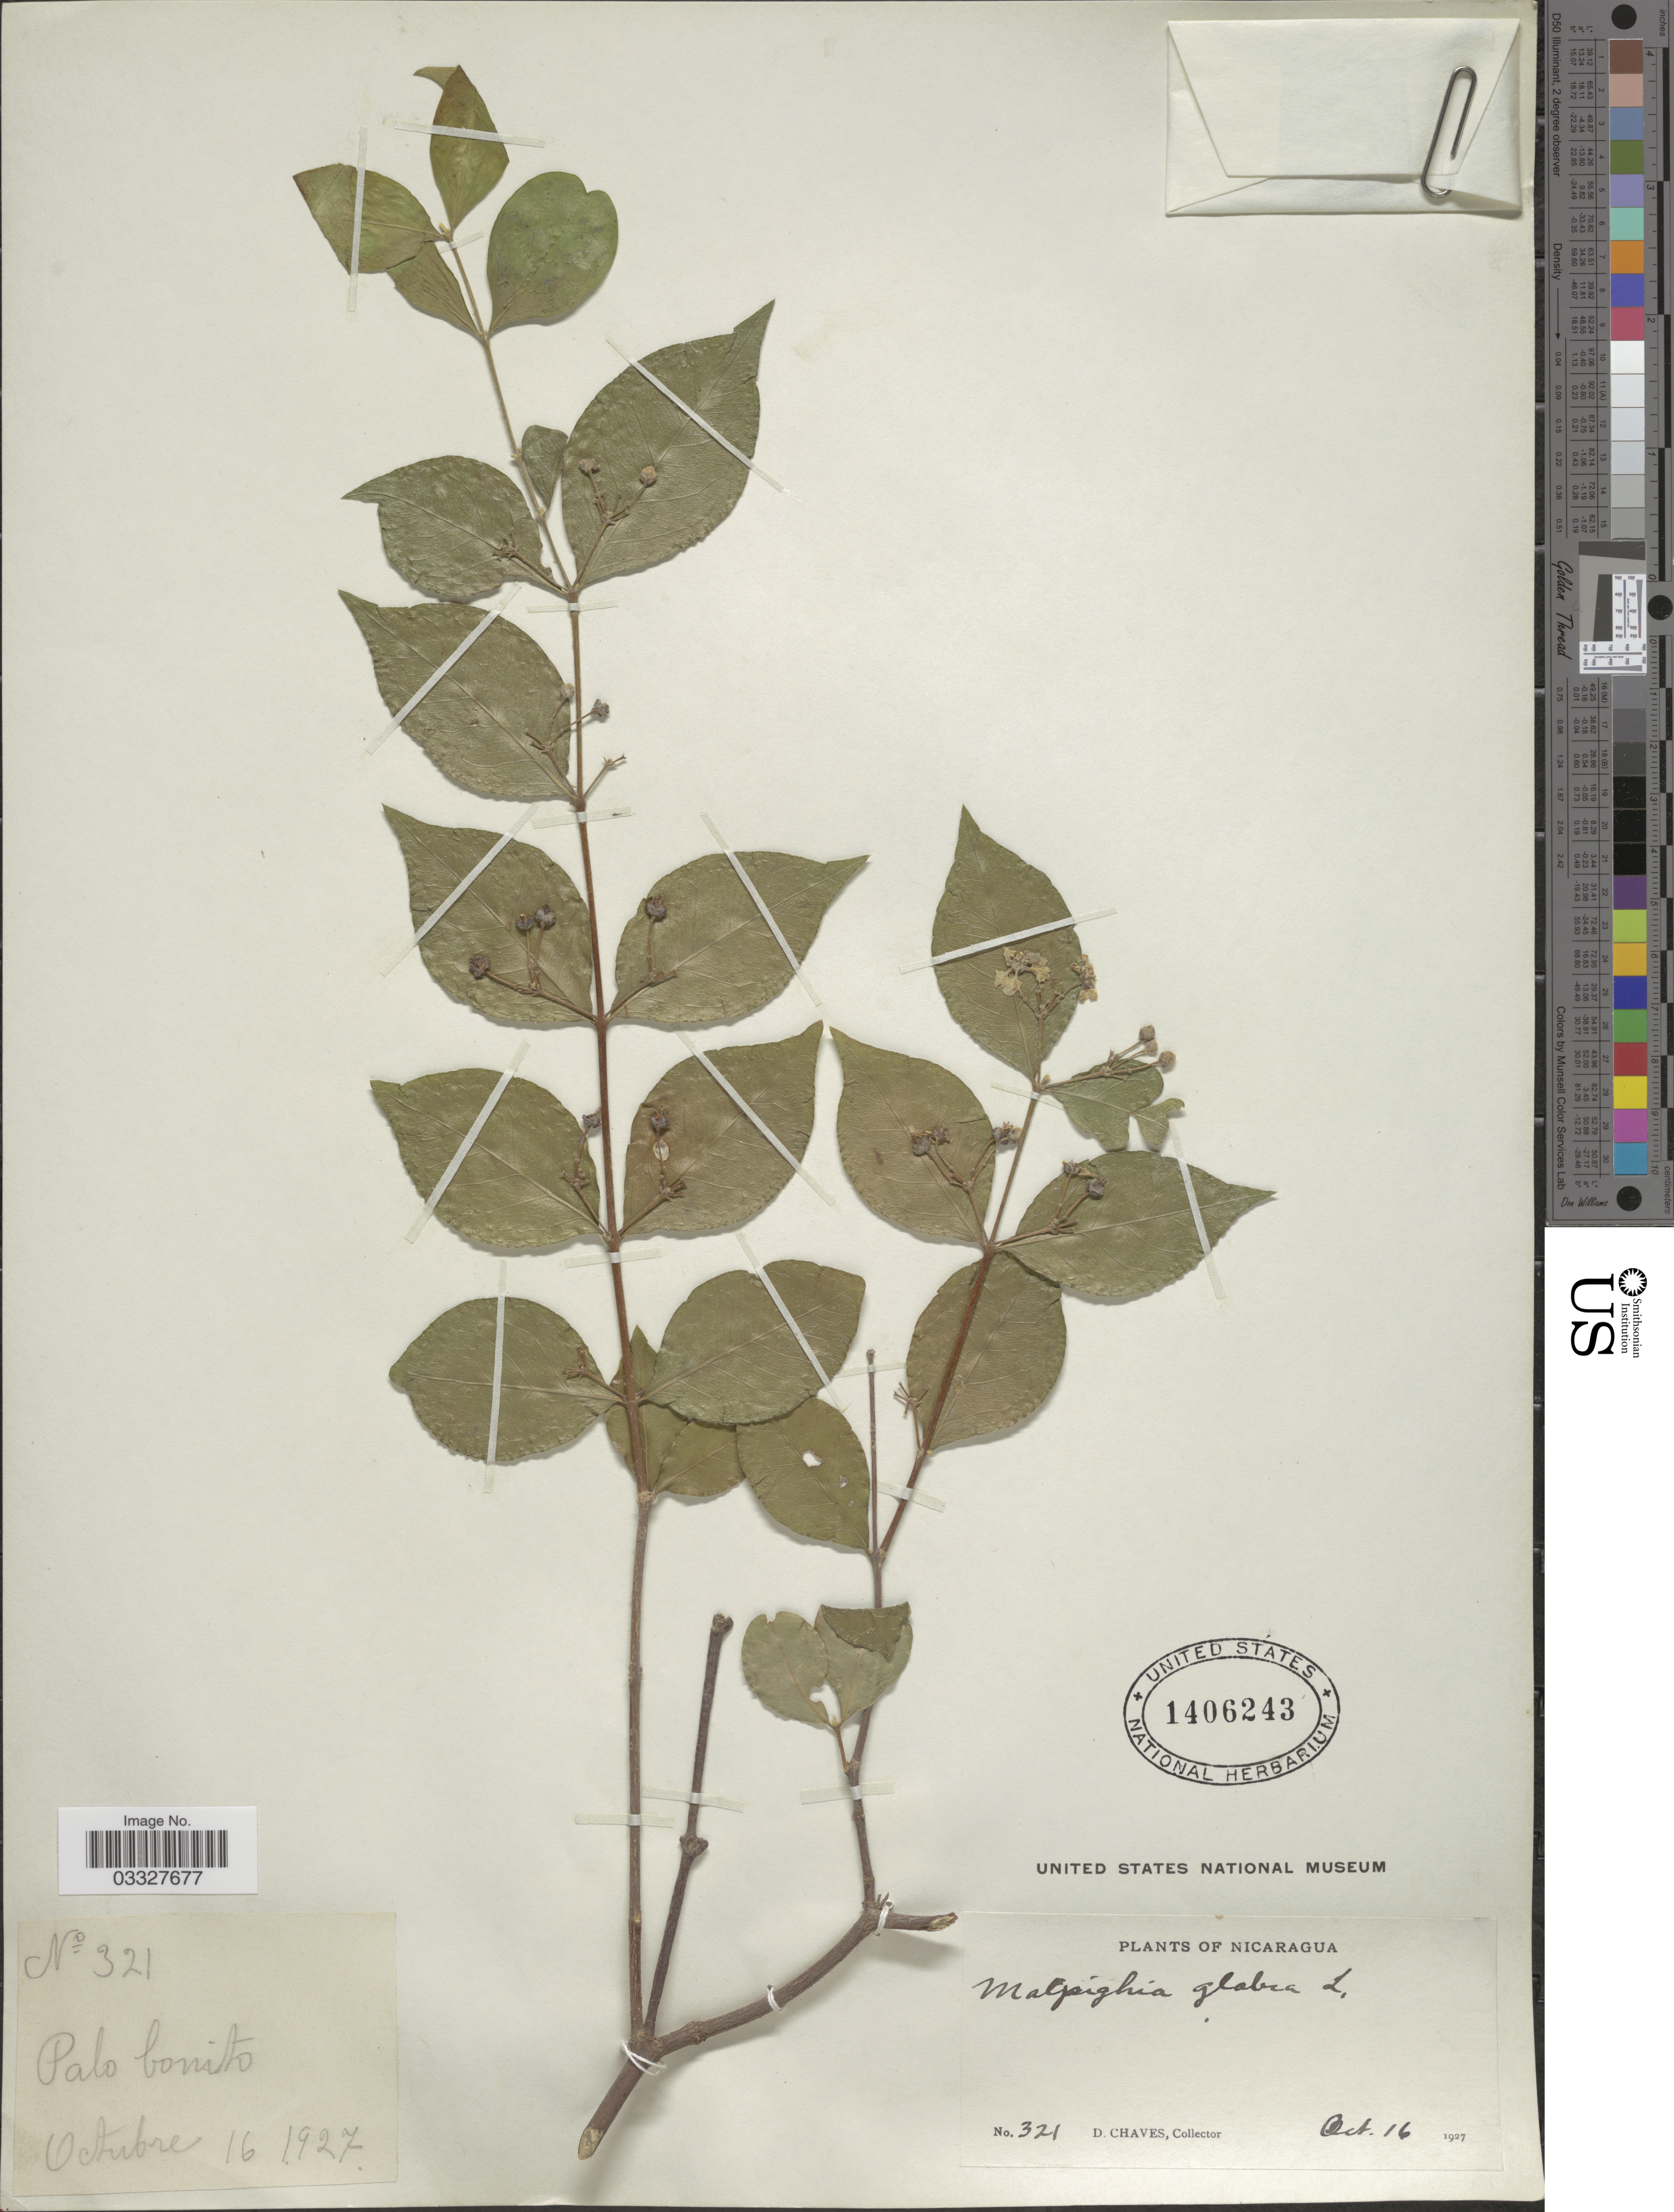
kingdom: Plantae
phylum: Tracheophyta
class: Magnoliopsida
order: Malpighiales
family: Malpighiaceae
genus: Malpighia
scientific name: Malpighia glabra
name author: L.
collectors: D. Chaves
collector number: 321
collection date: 1927-10-16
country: Nicaragua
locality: Palo bonito.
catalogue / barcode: US 1406243